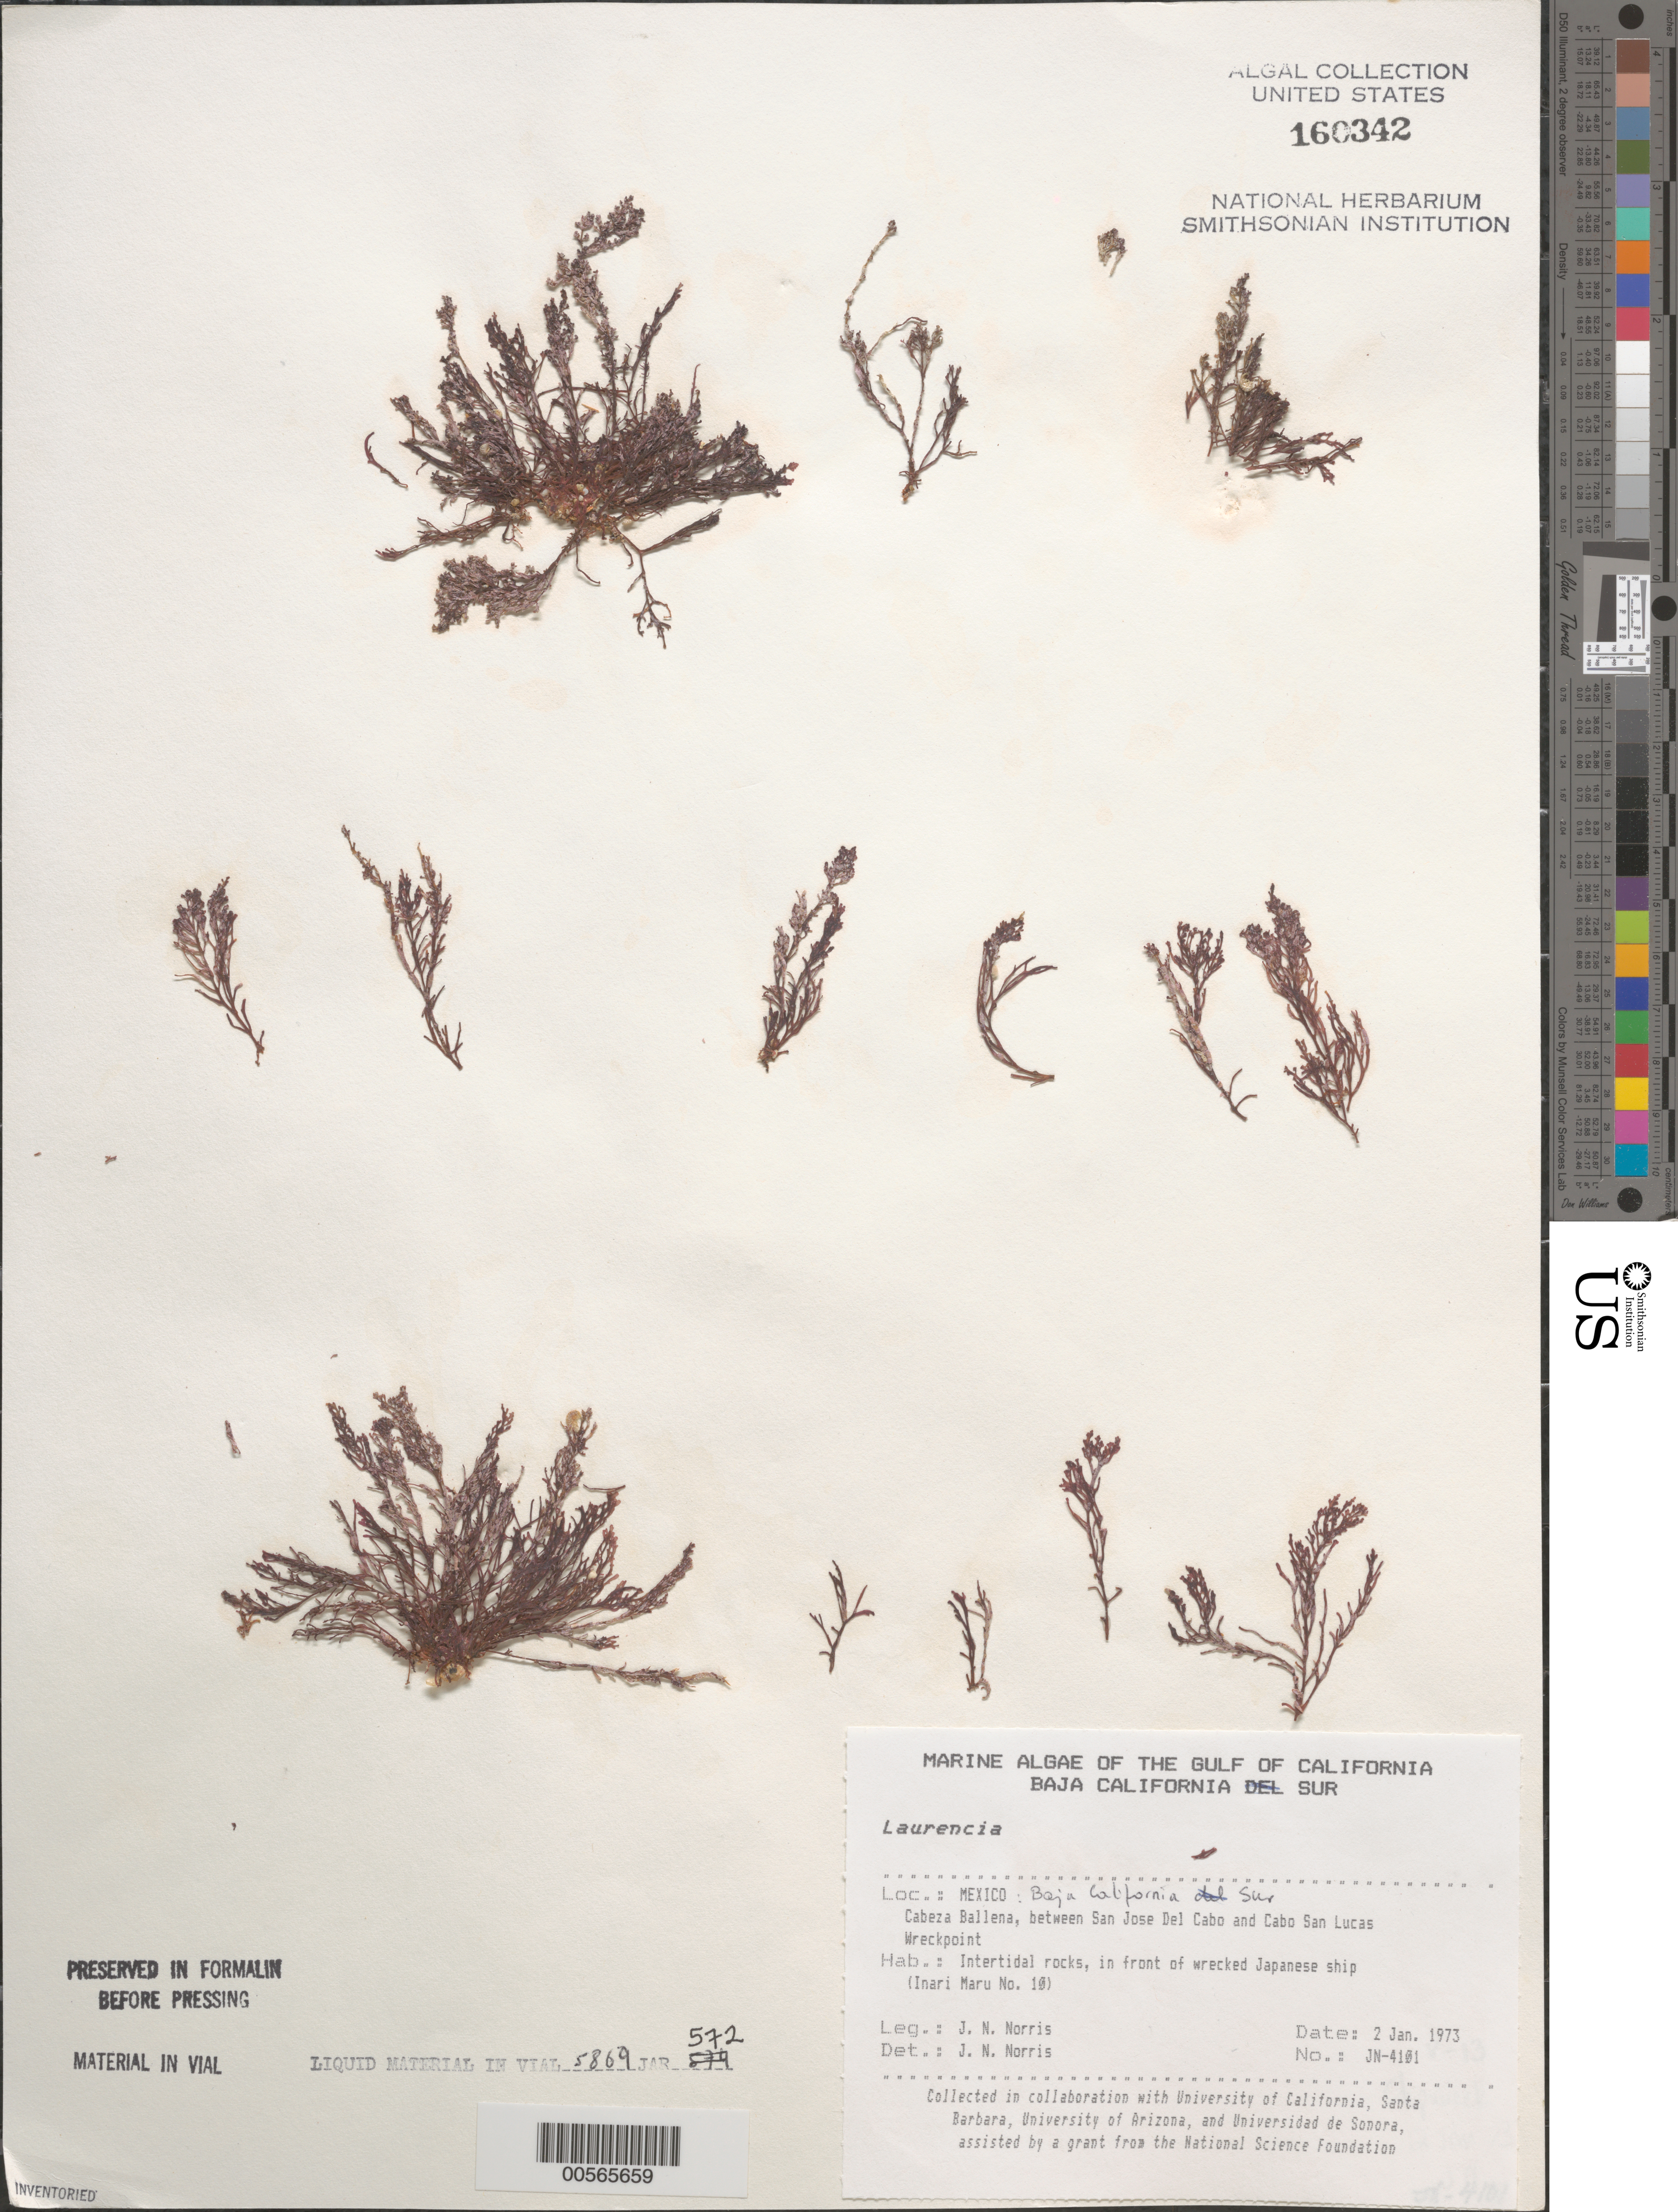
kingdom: Plantae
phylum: Rhodophyta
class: Florideophyceae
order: Ceramiales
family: Rhodomelaceae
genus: Laurencia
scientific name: Laurencia sp.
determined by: Norris, James N.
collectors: J. N. Norris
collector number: JN-4101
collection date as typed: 02 Jan 1973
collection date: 1973-01-02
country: Mexico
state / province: Baja California Sur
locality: Cabeza Ballena between San Jose del Cabo and Cabo San Lucas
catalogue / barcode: US 160342